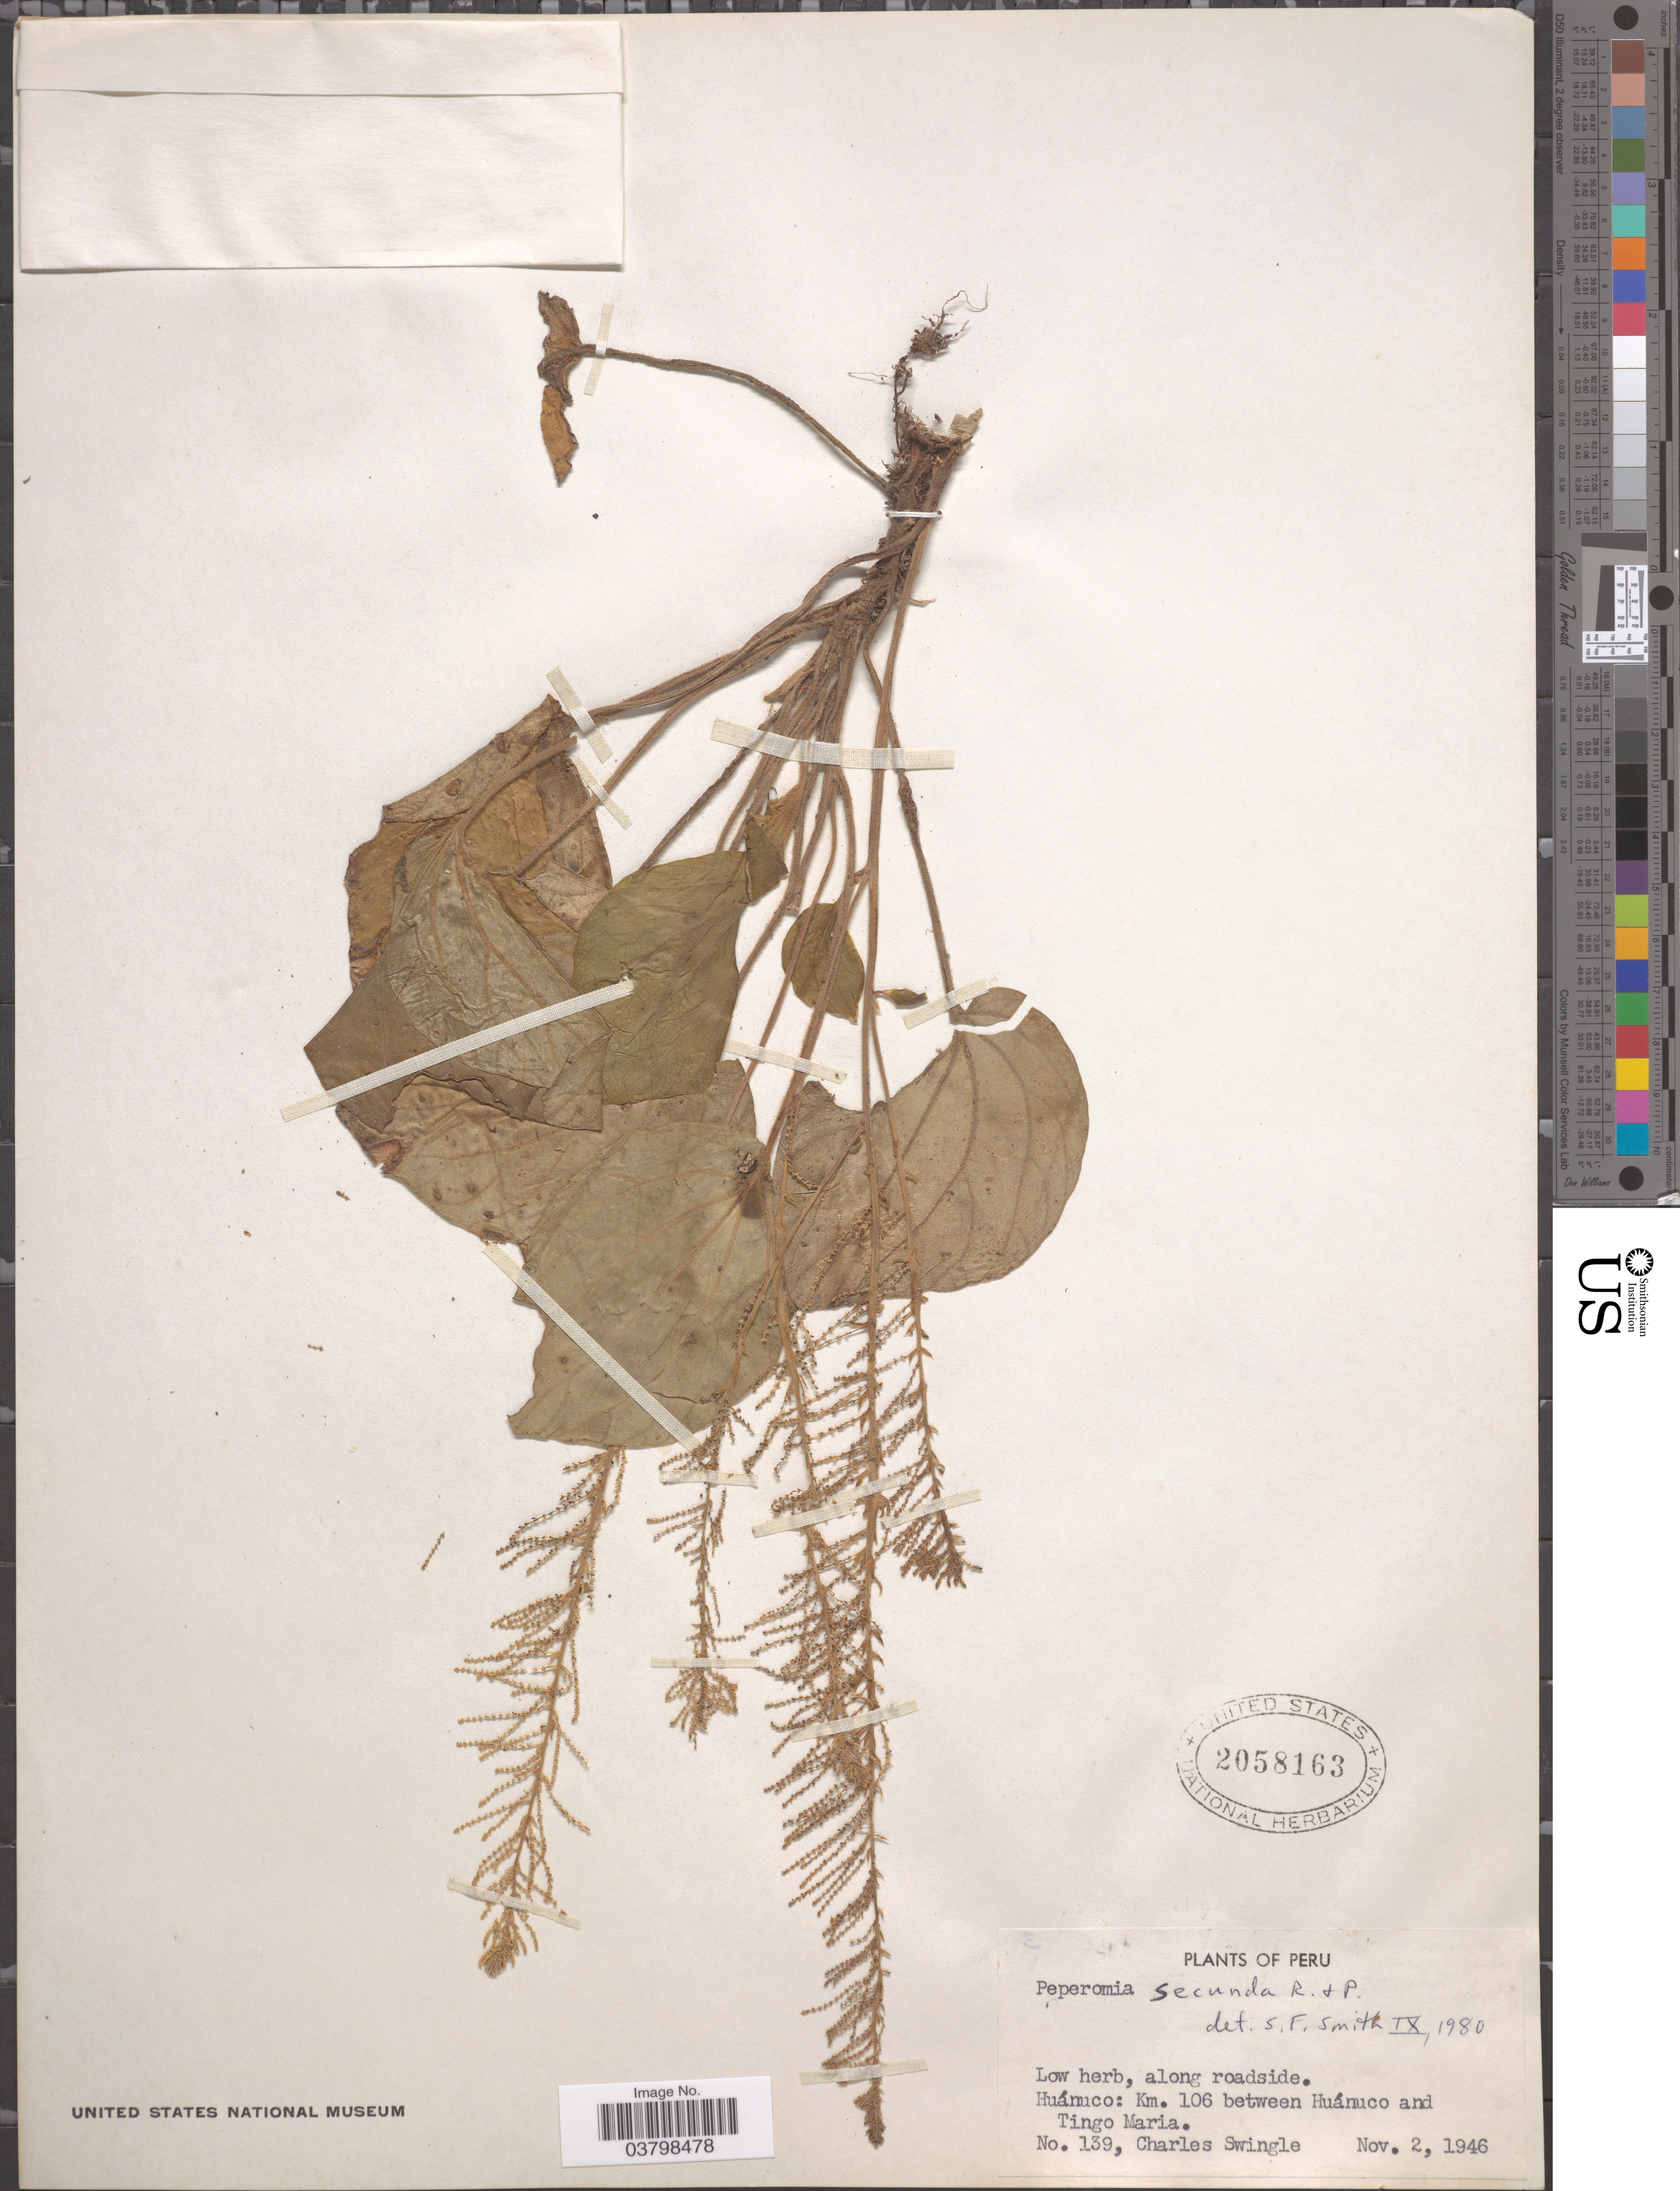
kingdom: Plantae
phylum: Tracheophyta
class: Magnoliopsida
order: Piperales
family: Piperaceae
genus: Peperomia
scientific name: Peperomia secunda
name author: Ruiz & Pav.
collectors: C. Swingle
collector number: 139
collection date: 1946-11-02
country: Peru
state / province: Huánuco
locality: Km. 106 between Huánuco and Tingo Maria.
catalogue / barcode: US 2058163